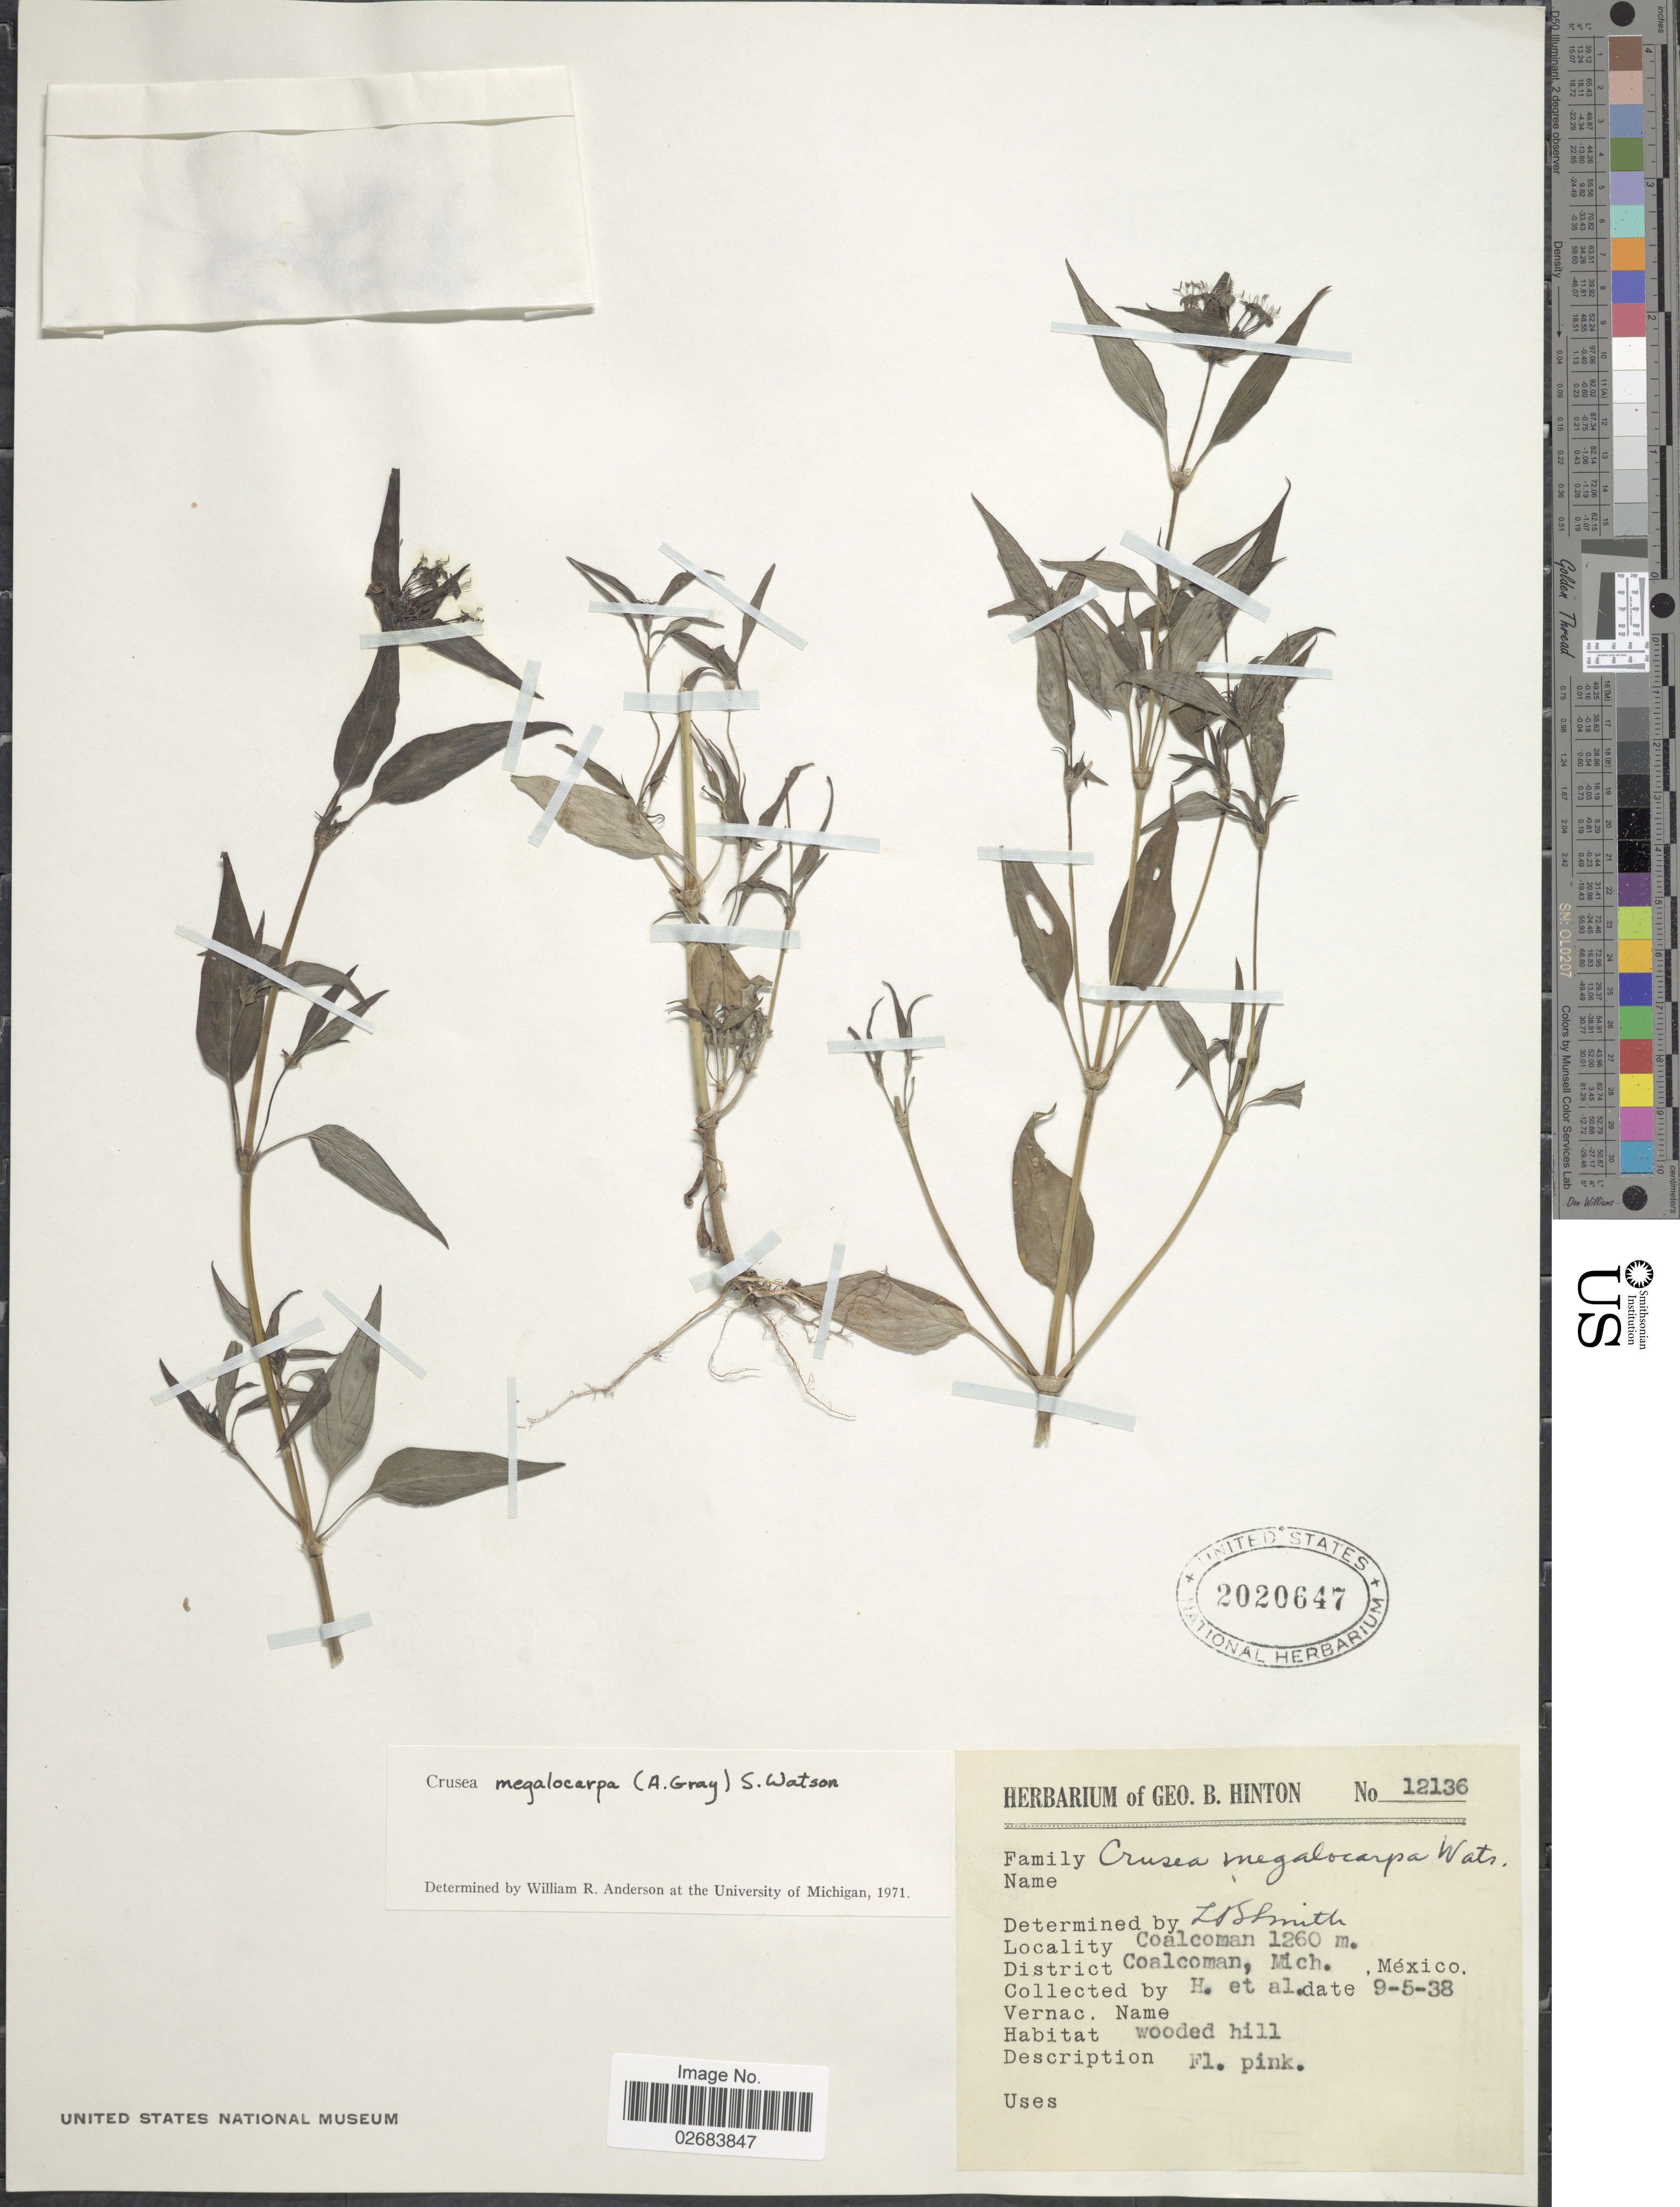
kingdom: Plantae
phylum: Tracheophyta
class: Magnoliopsida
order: Gentianales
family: Rubiaceae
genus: Crusea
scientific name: Crusea megalocarpa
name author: (A. Gray) S. Watson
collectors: G. B. Hinton & et al.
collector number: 12136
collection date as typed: Transcribed d/m/y: 5/9/38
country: Mexico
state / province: Michoacán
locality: Coalcoman, District Coalcoman, wooded hill.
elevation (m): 1260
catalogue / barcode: US 2020647